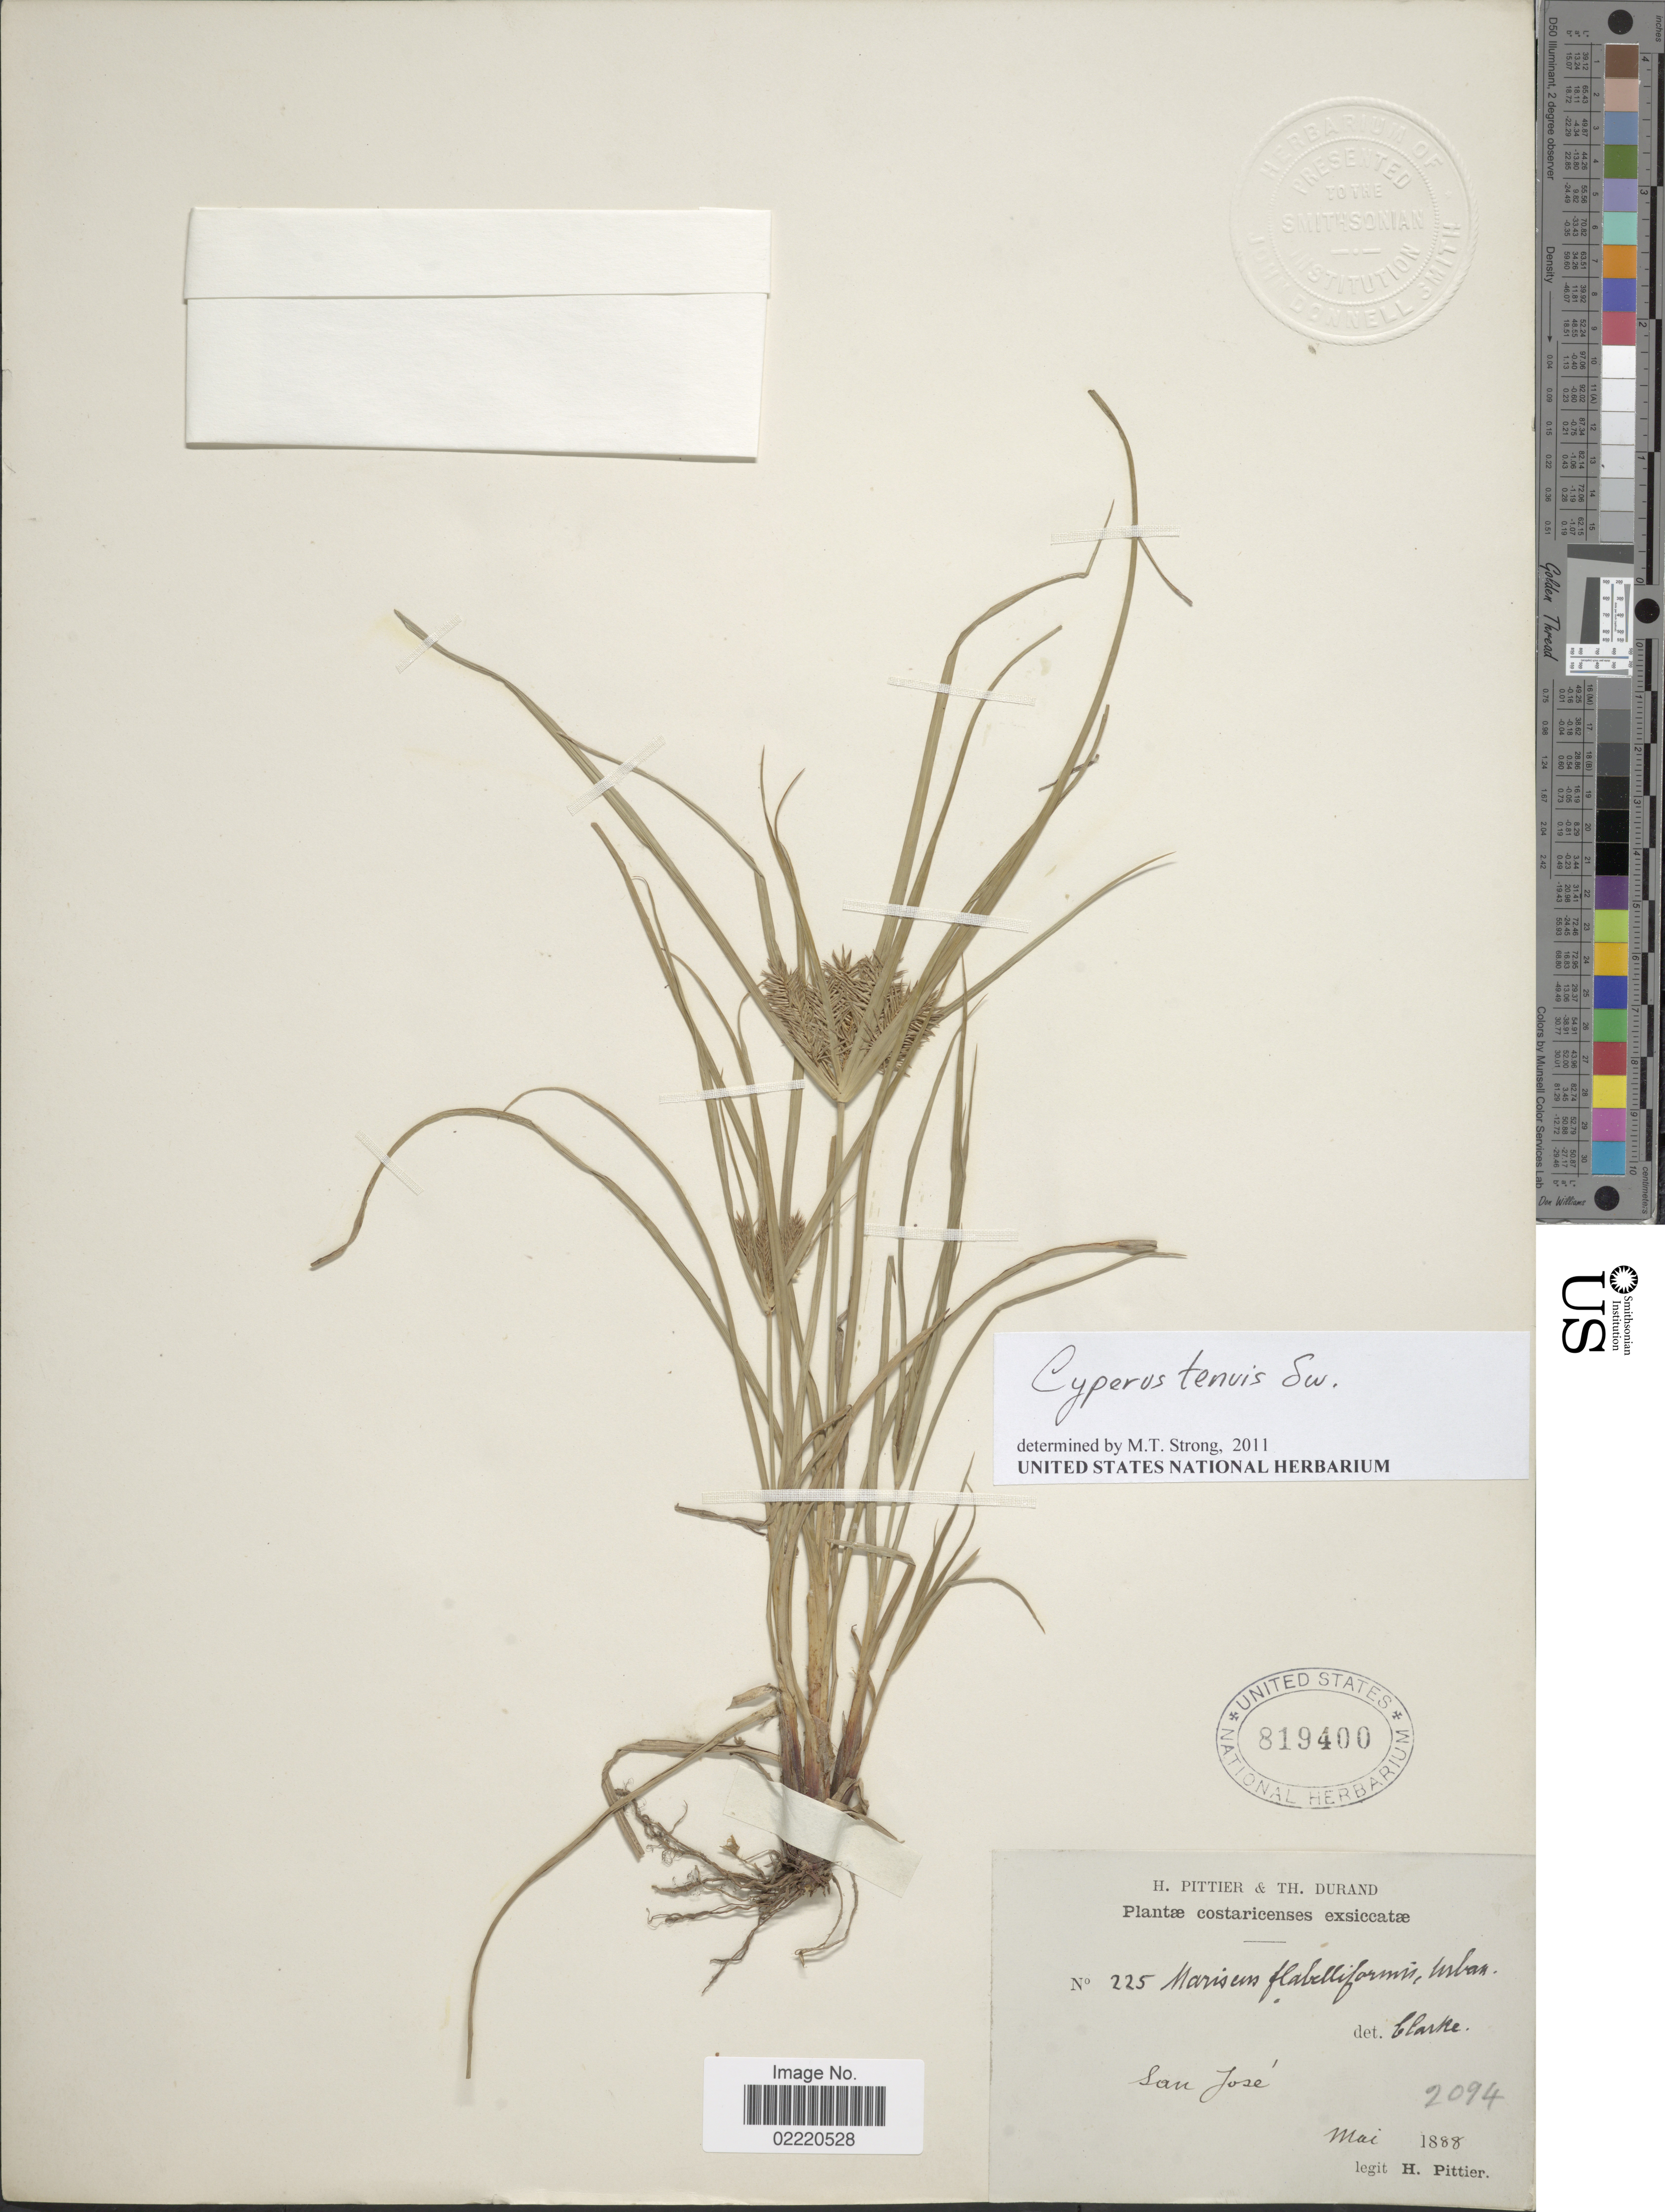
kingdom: Plantae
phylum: Tracheophyta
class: Liliopsida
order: Poales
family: Cyperaceae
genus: Cyperus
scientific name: Cyperus tenuis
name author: Sw.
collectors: H. F. Pittier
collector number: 225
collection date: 1888-05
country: Costa Rica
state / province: San José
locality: Costaricenses.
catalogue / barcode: US 819400